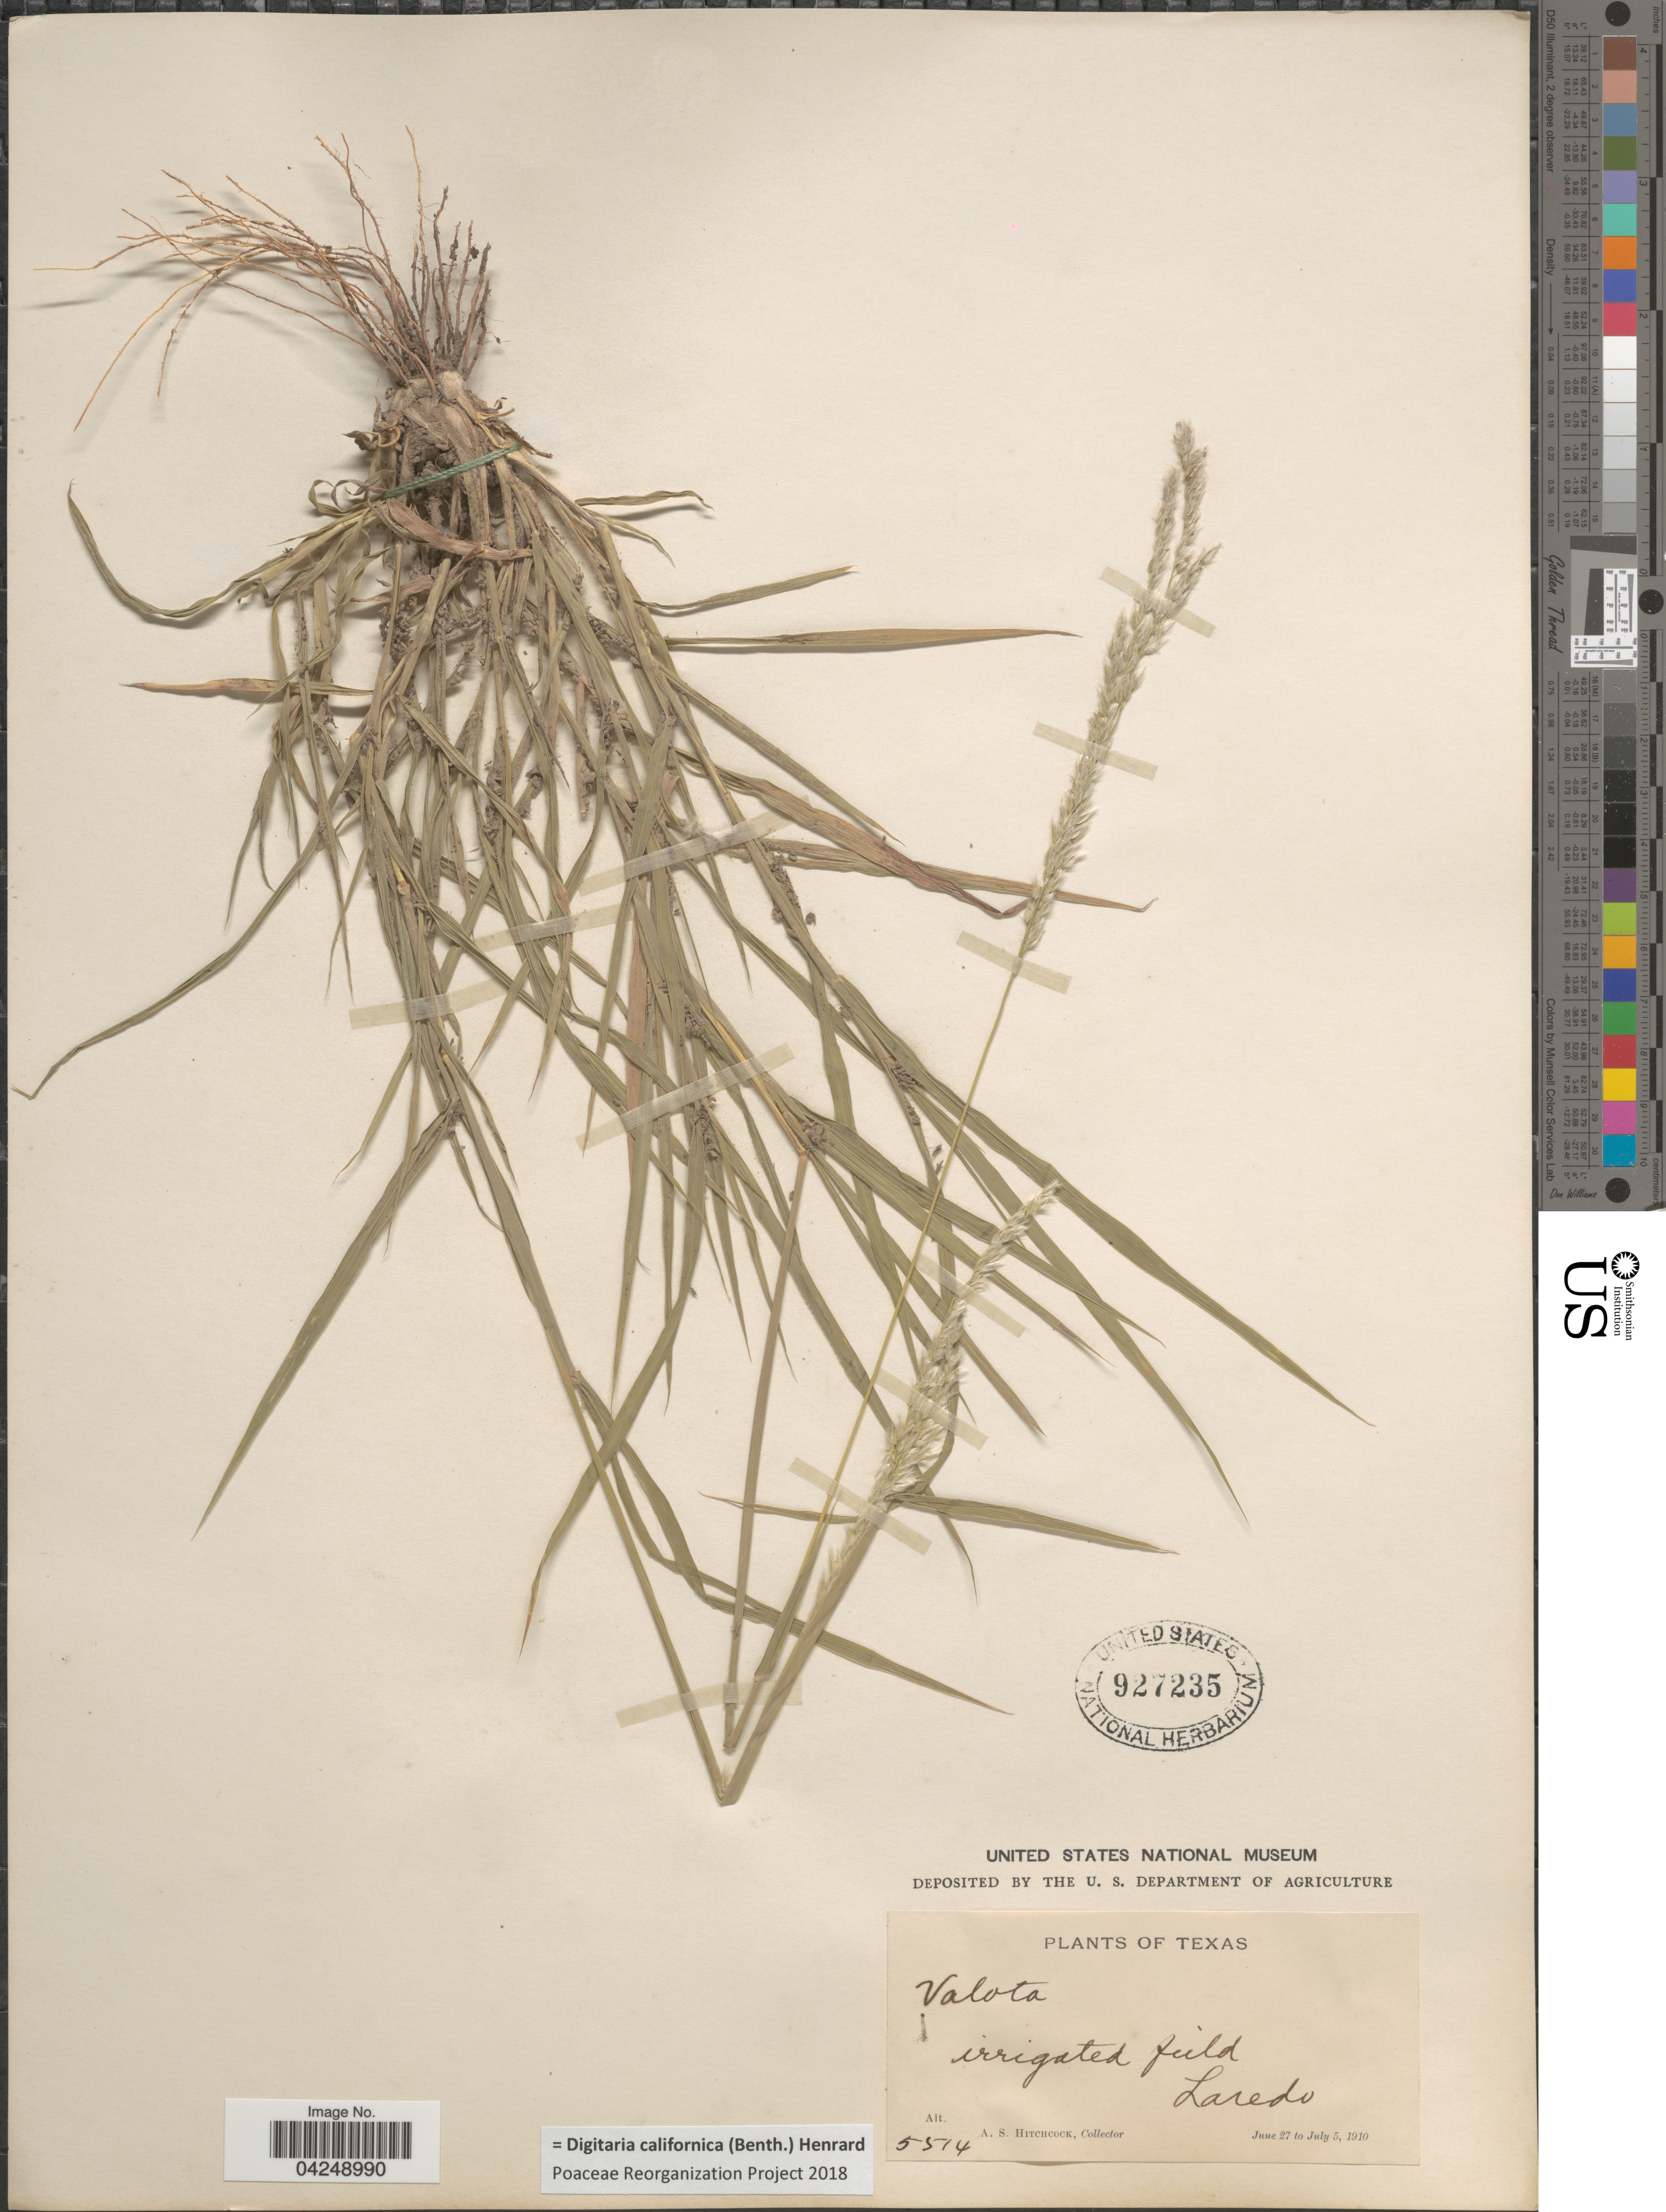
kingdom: Plantae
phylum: Tracheophyta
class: Liliopsida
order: Poales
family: Poaceae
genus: Digitaria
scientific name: Digitaria californica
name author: (Benth.) Henr.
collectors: A. S. Hitchcock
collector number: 5514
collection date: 1910-06-27/1910-07-05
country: United States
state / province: Texas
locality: Irrigated field. Laredo.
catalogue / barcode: US 927235